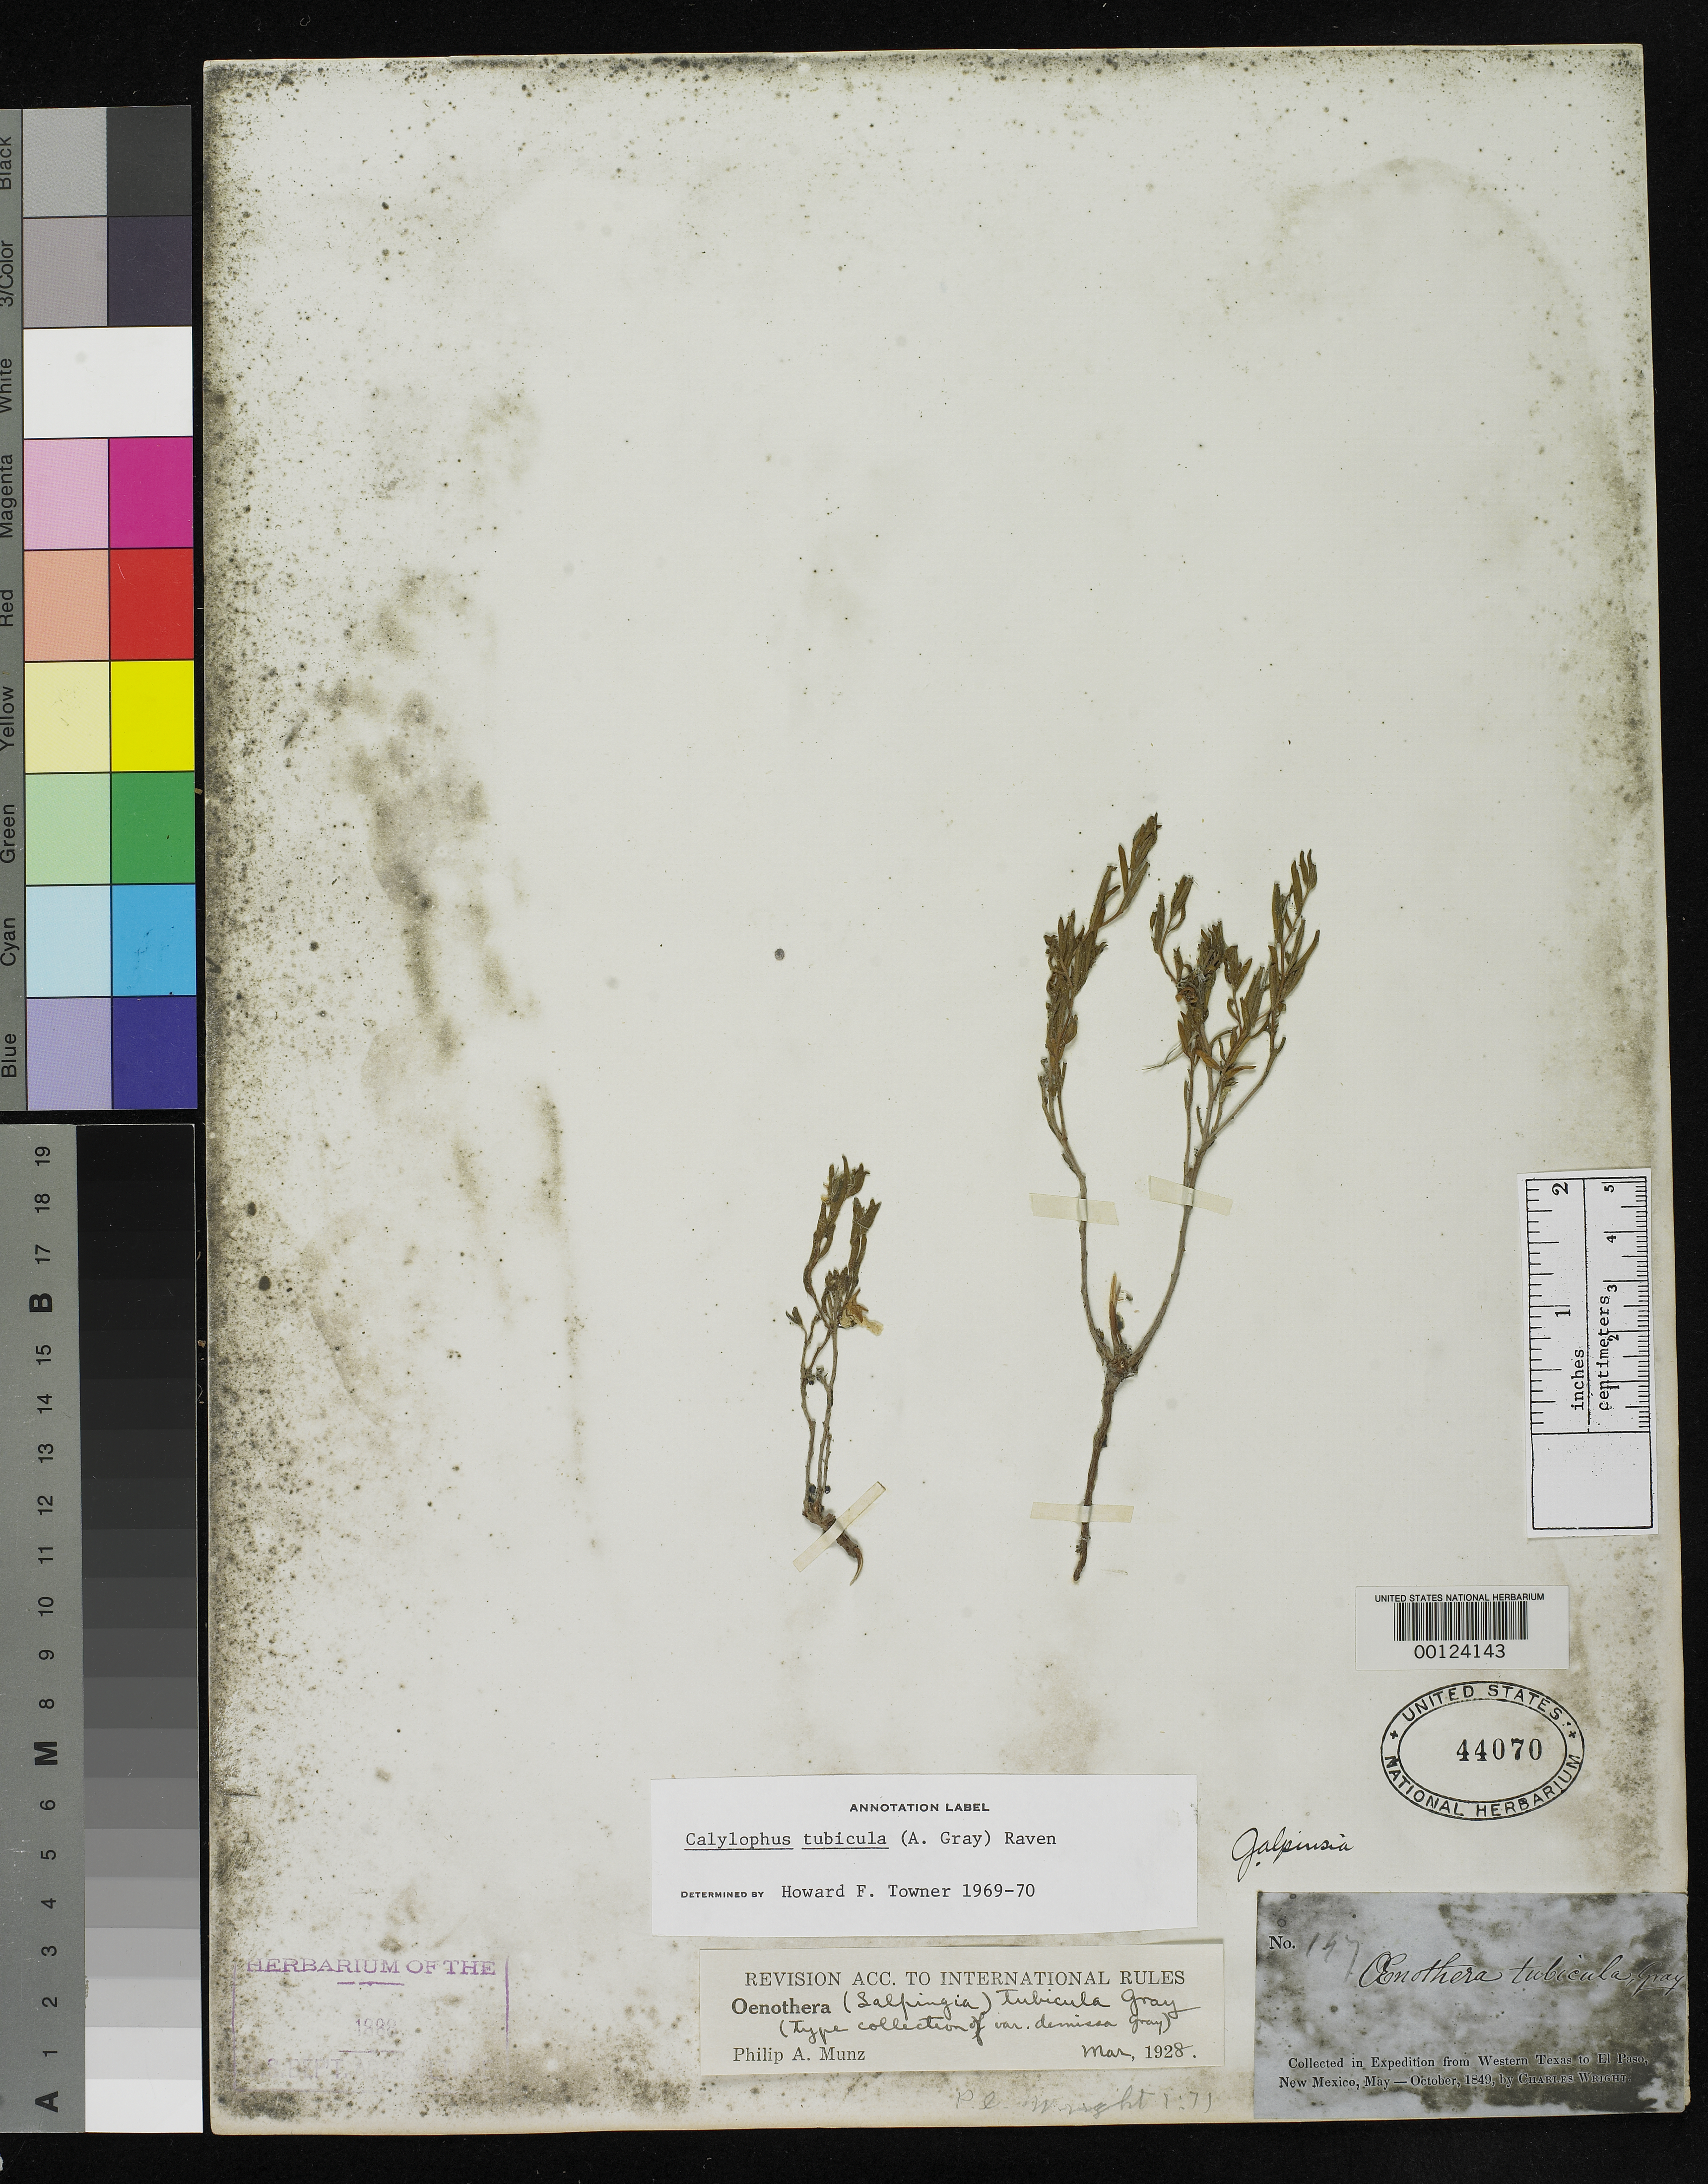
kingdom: Plantae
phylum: Tracheophyta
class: Magnoliopsida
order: Myrtales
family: Onagraceae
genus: Oenothera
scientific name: Oenothera tubicula var. demissa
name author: A. Gray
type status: Type Collection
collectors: C. Wright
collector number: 197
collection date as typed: Oct 1849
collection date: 1849-10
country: United States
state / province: Texas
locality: Between western Texas and El Paso.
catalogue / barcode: US 44070